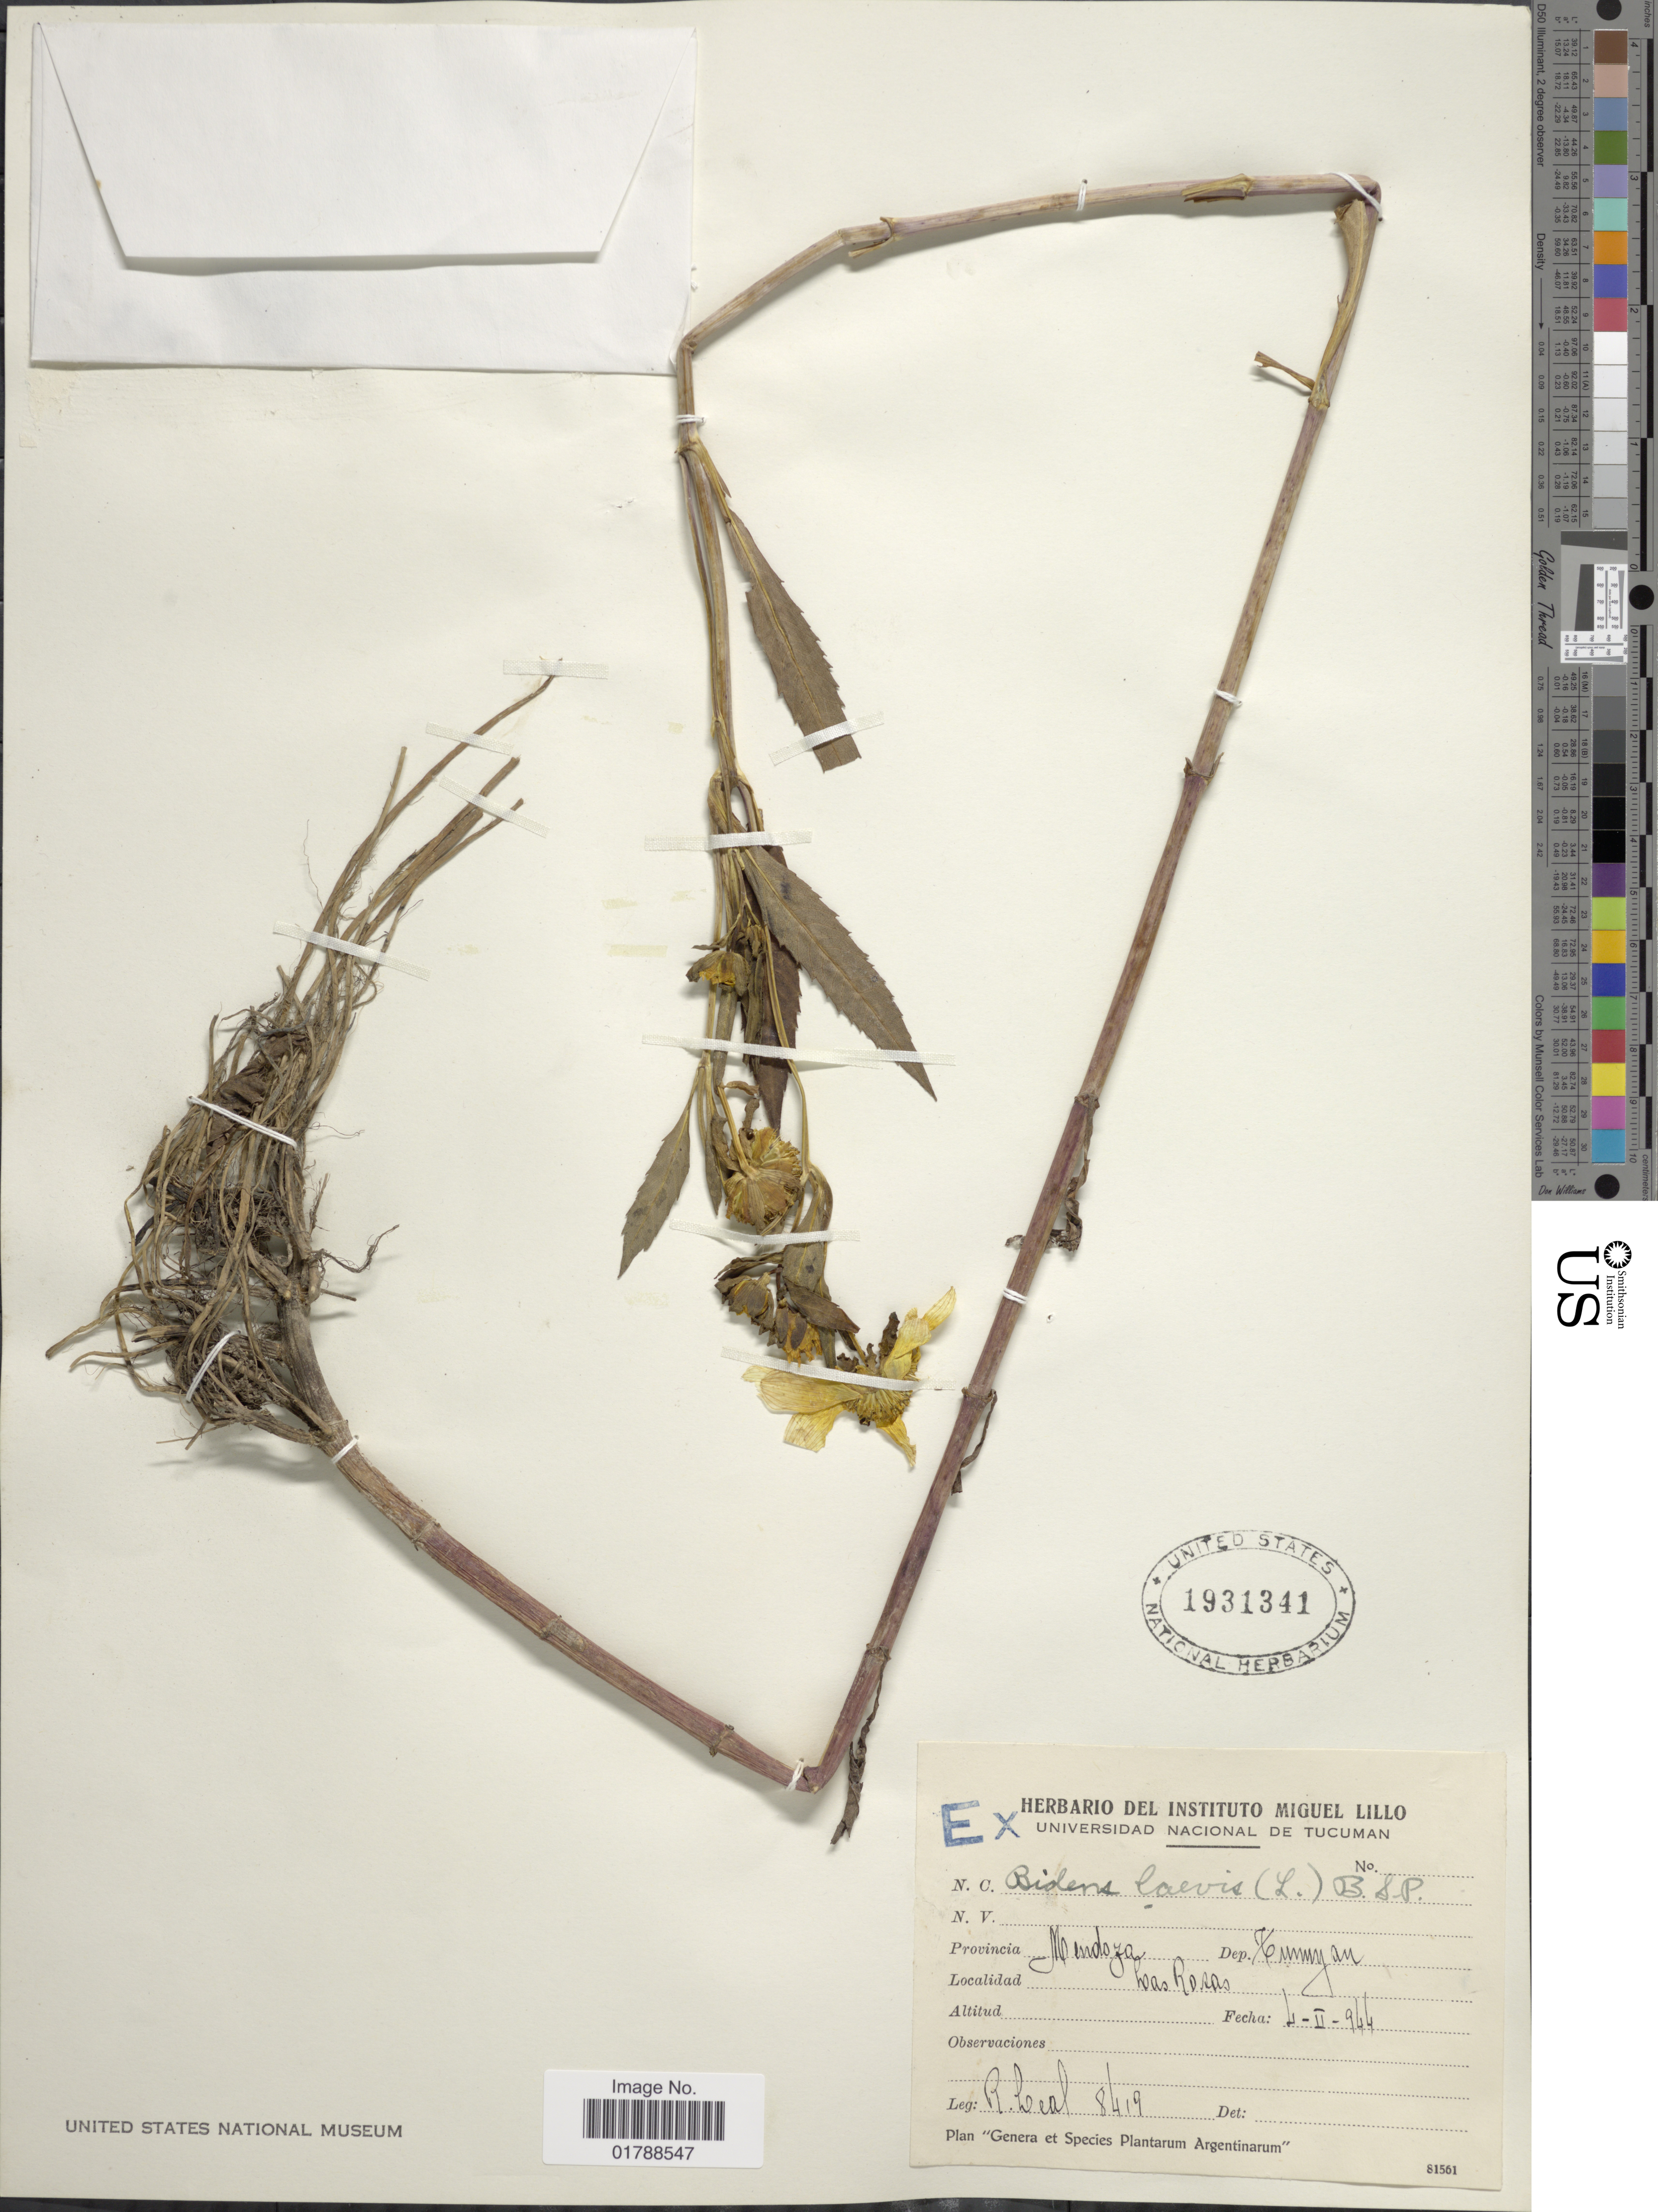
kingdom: Plantae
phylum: Tracheophyta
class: Magnoliopsida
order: Asterales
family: Asteraceae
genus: Bidens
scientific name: Bidens laevis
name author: (L.) Britton, Stearns & Poggenb.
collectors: R. Leal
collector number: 8419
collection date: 1944-02-04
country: Argentina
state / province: Mendoza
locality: Dep. Tunuyán. Las Rosas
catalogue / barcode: US 1931341